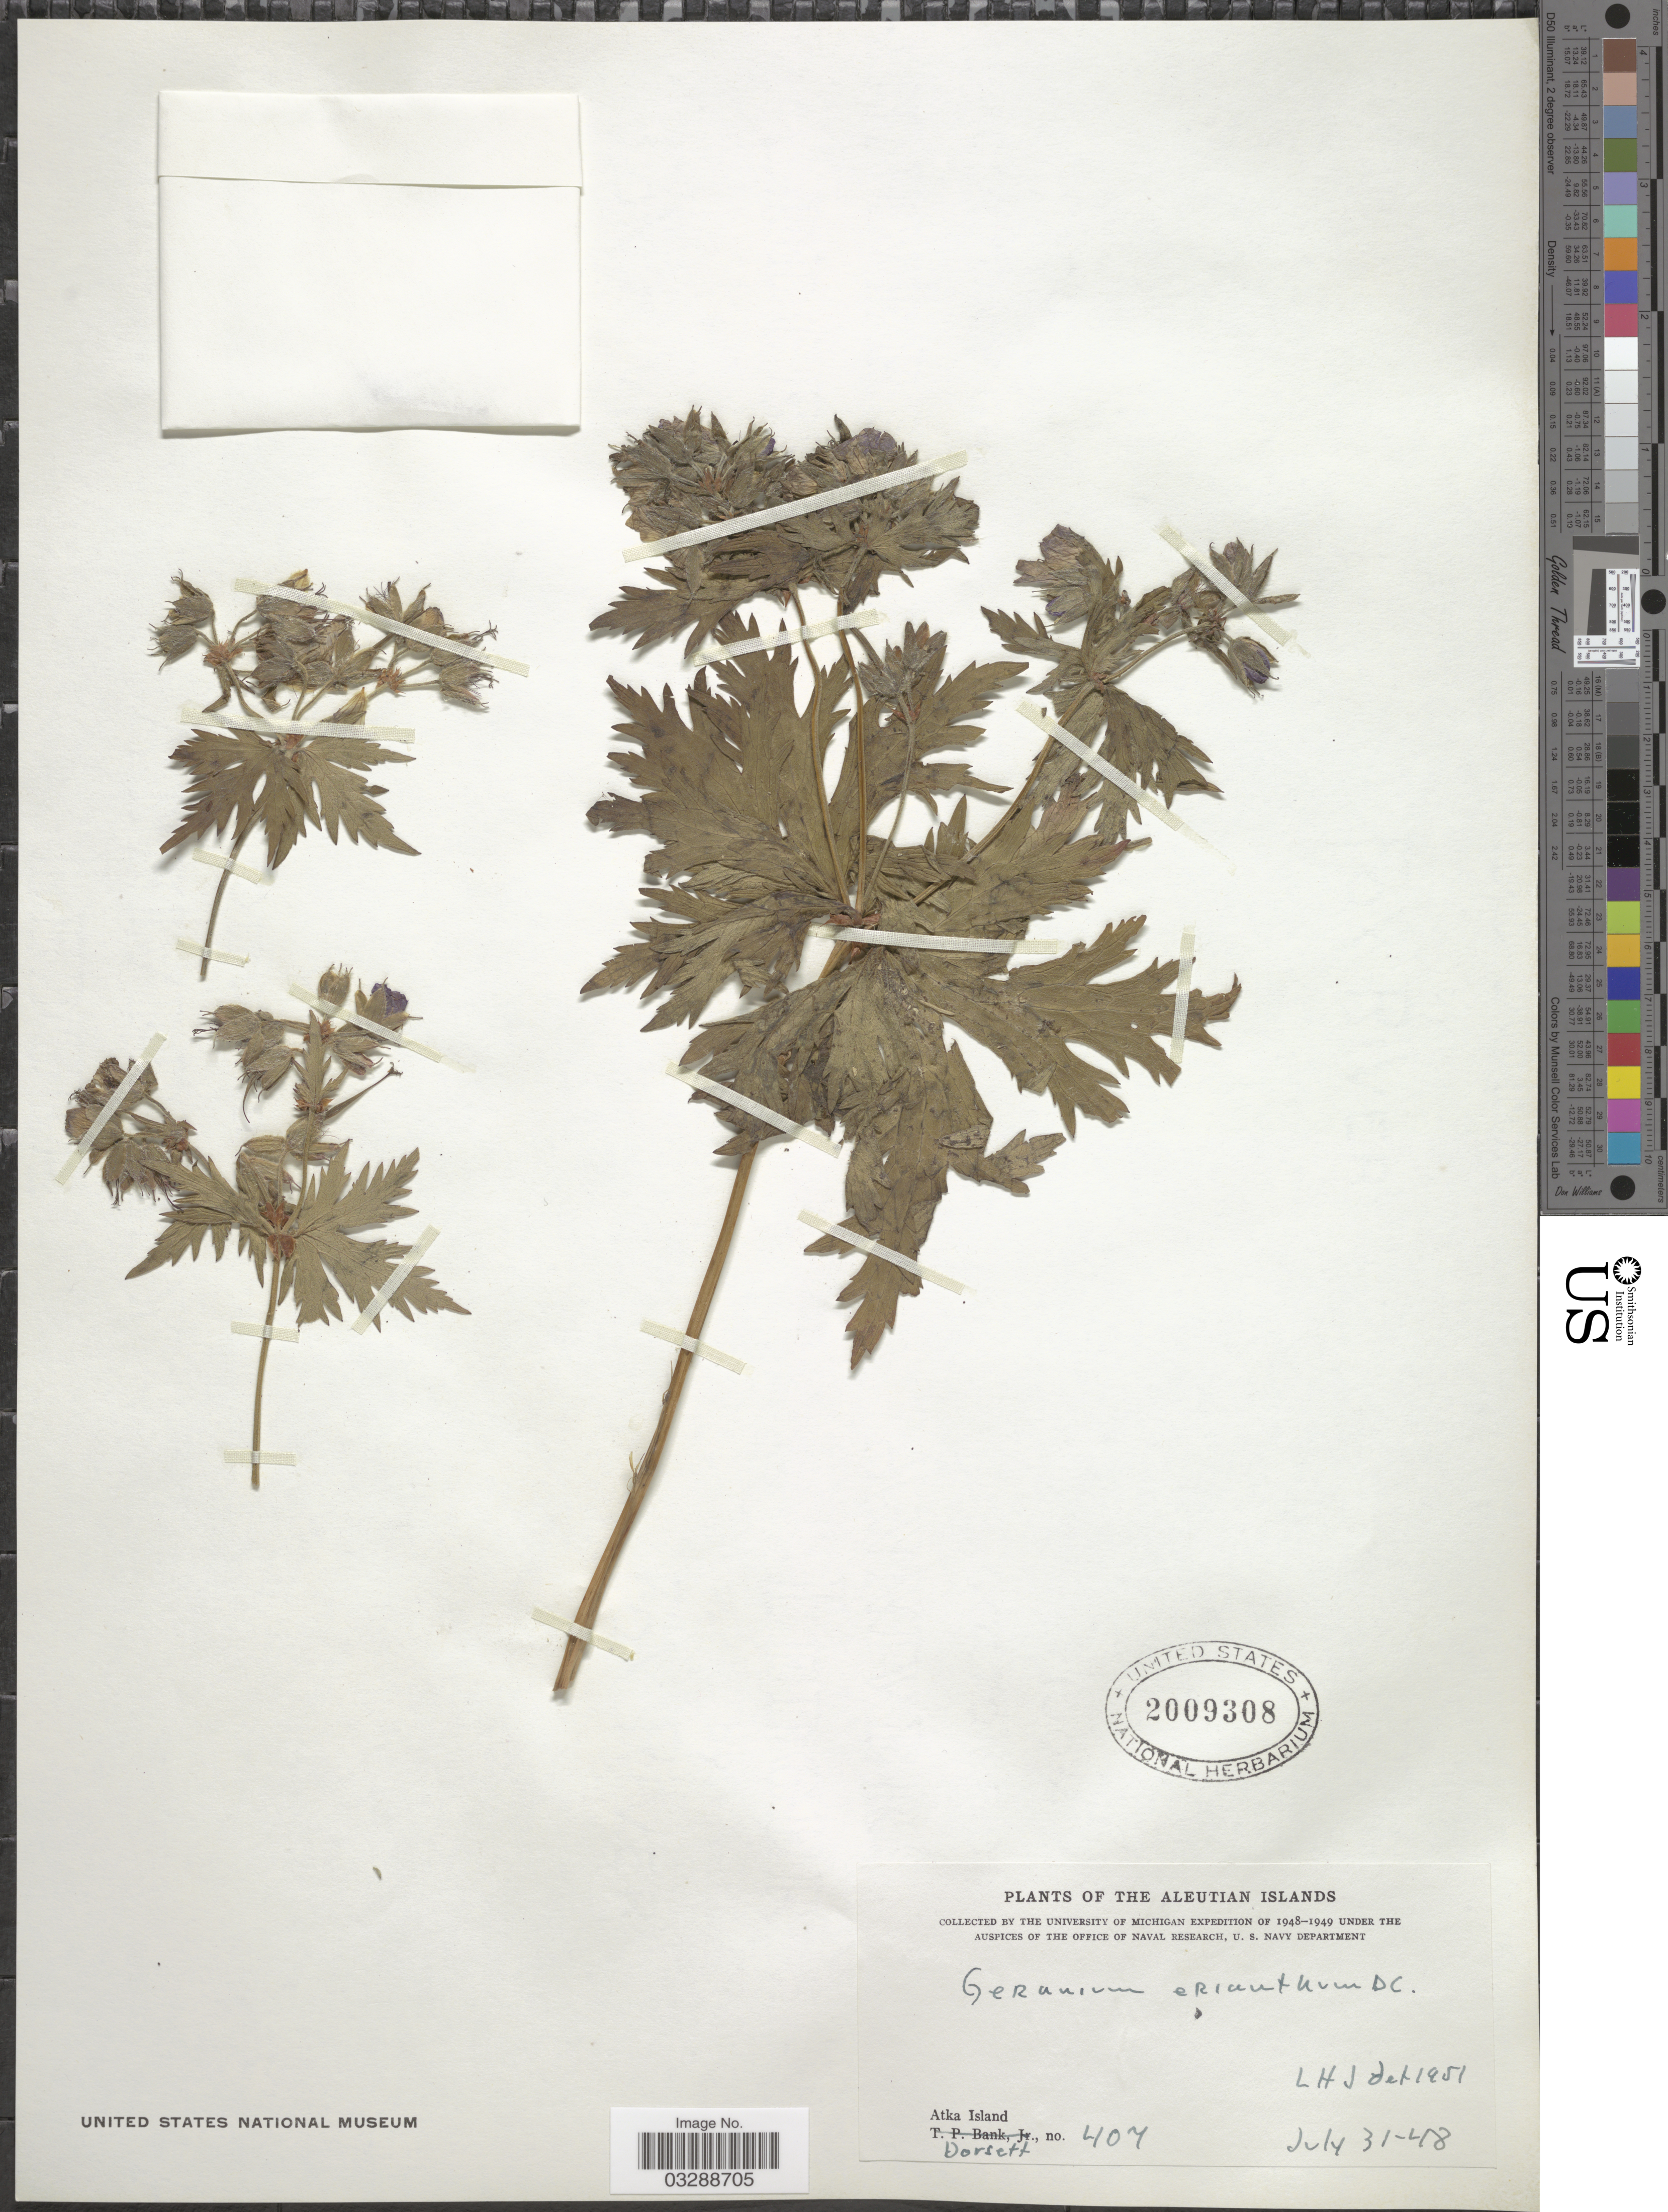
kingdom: Plantae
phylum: Tracheophyta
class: Magnoliopsida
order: Geraniales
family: Geraniaceae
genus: Geranium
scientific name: Geranium erianthum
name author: DC.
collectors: -- Dorsett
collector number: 407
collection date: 1948-07-31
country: United States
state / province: Alaska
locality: The Aleutian Islands, Atka Island.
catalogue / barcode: US 2009308